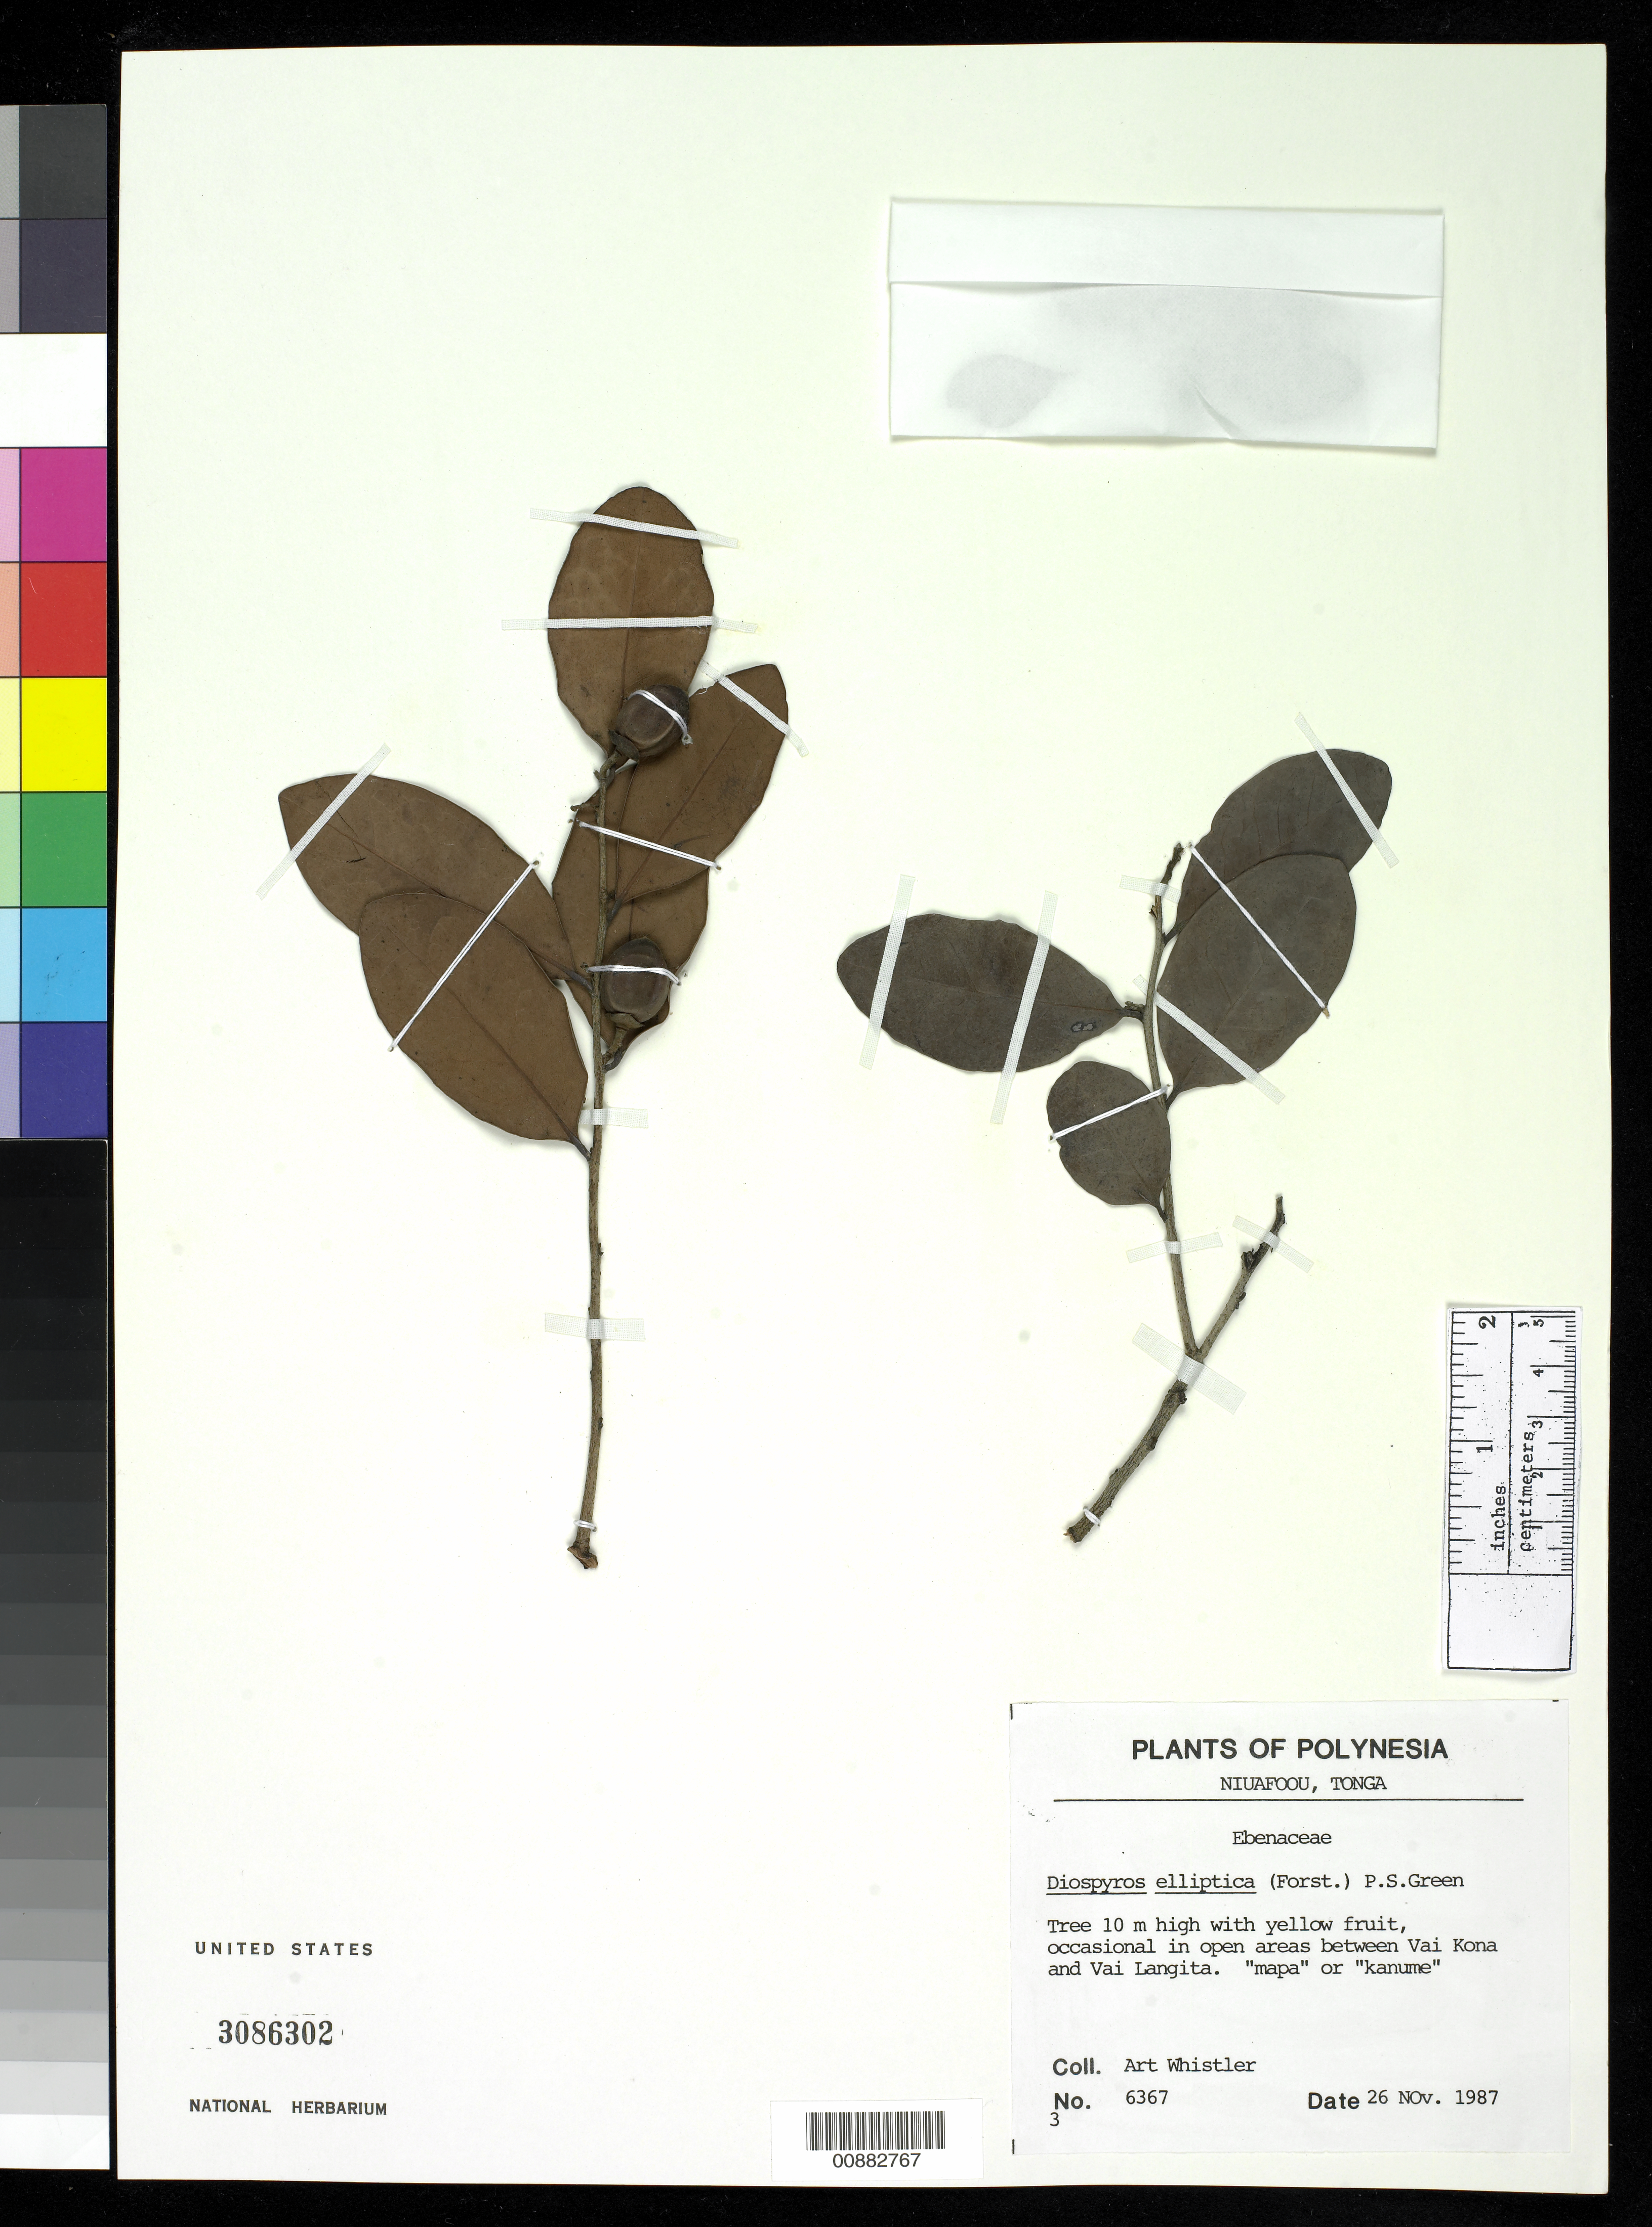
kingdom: Plantae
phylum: Tracheophyta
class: Magnoliopsida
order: Ericales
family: Ebenaceae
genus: Diospyros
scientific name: Diospyros elliptica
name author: P.S. Green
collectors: A. Whistler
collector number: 6367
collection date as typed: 26 Nov 1987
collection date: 1987-11-26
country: Tonga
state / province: Tonga Outliers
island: Niuafo'ou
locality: Occasional in open areas between Vai Kona and Vai Langita.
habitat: Open areas.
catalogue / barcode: US 3086302